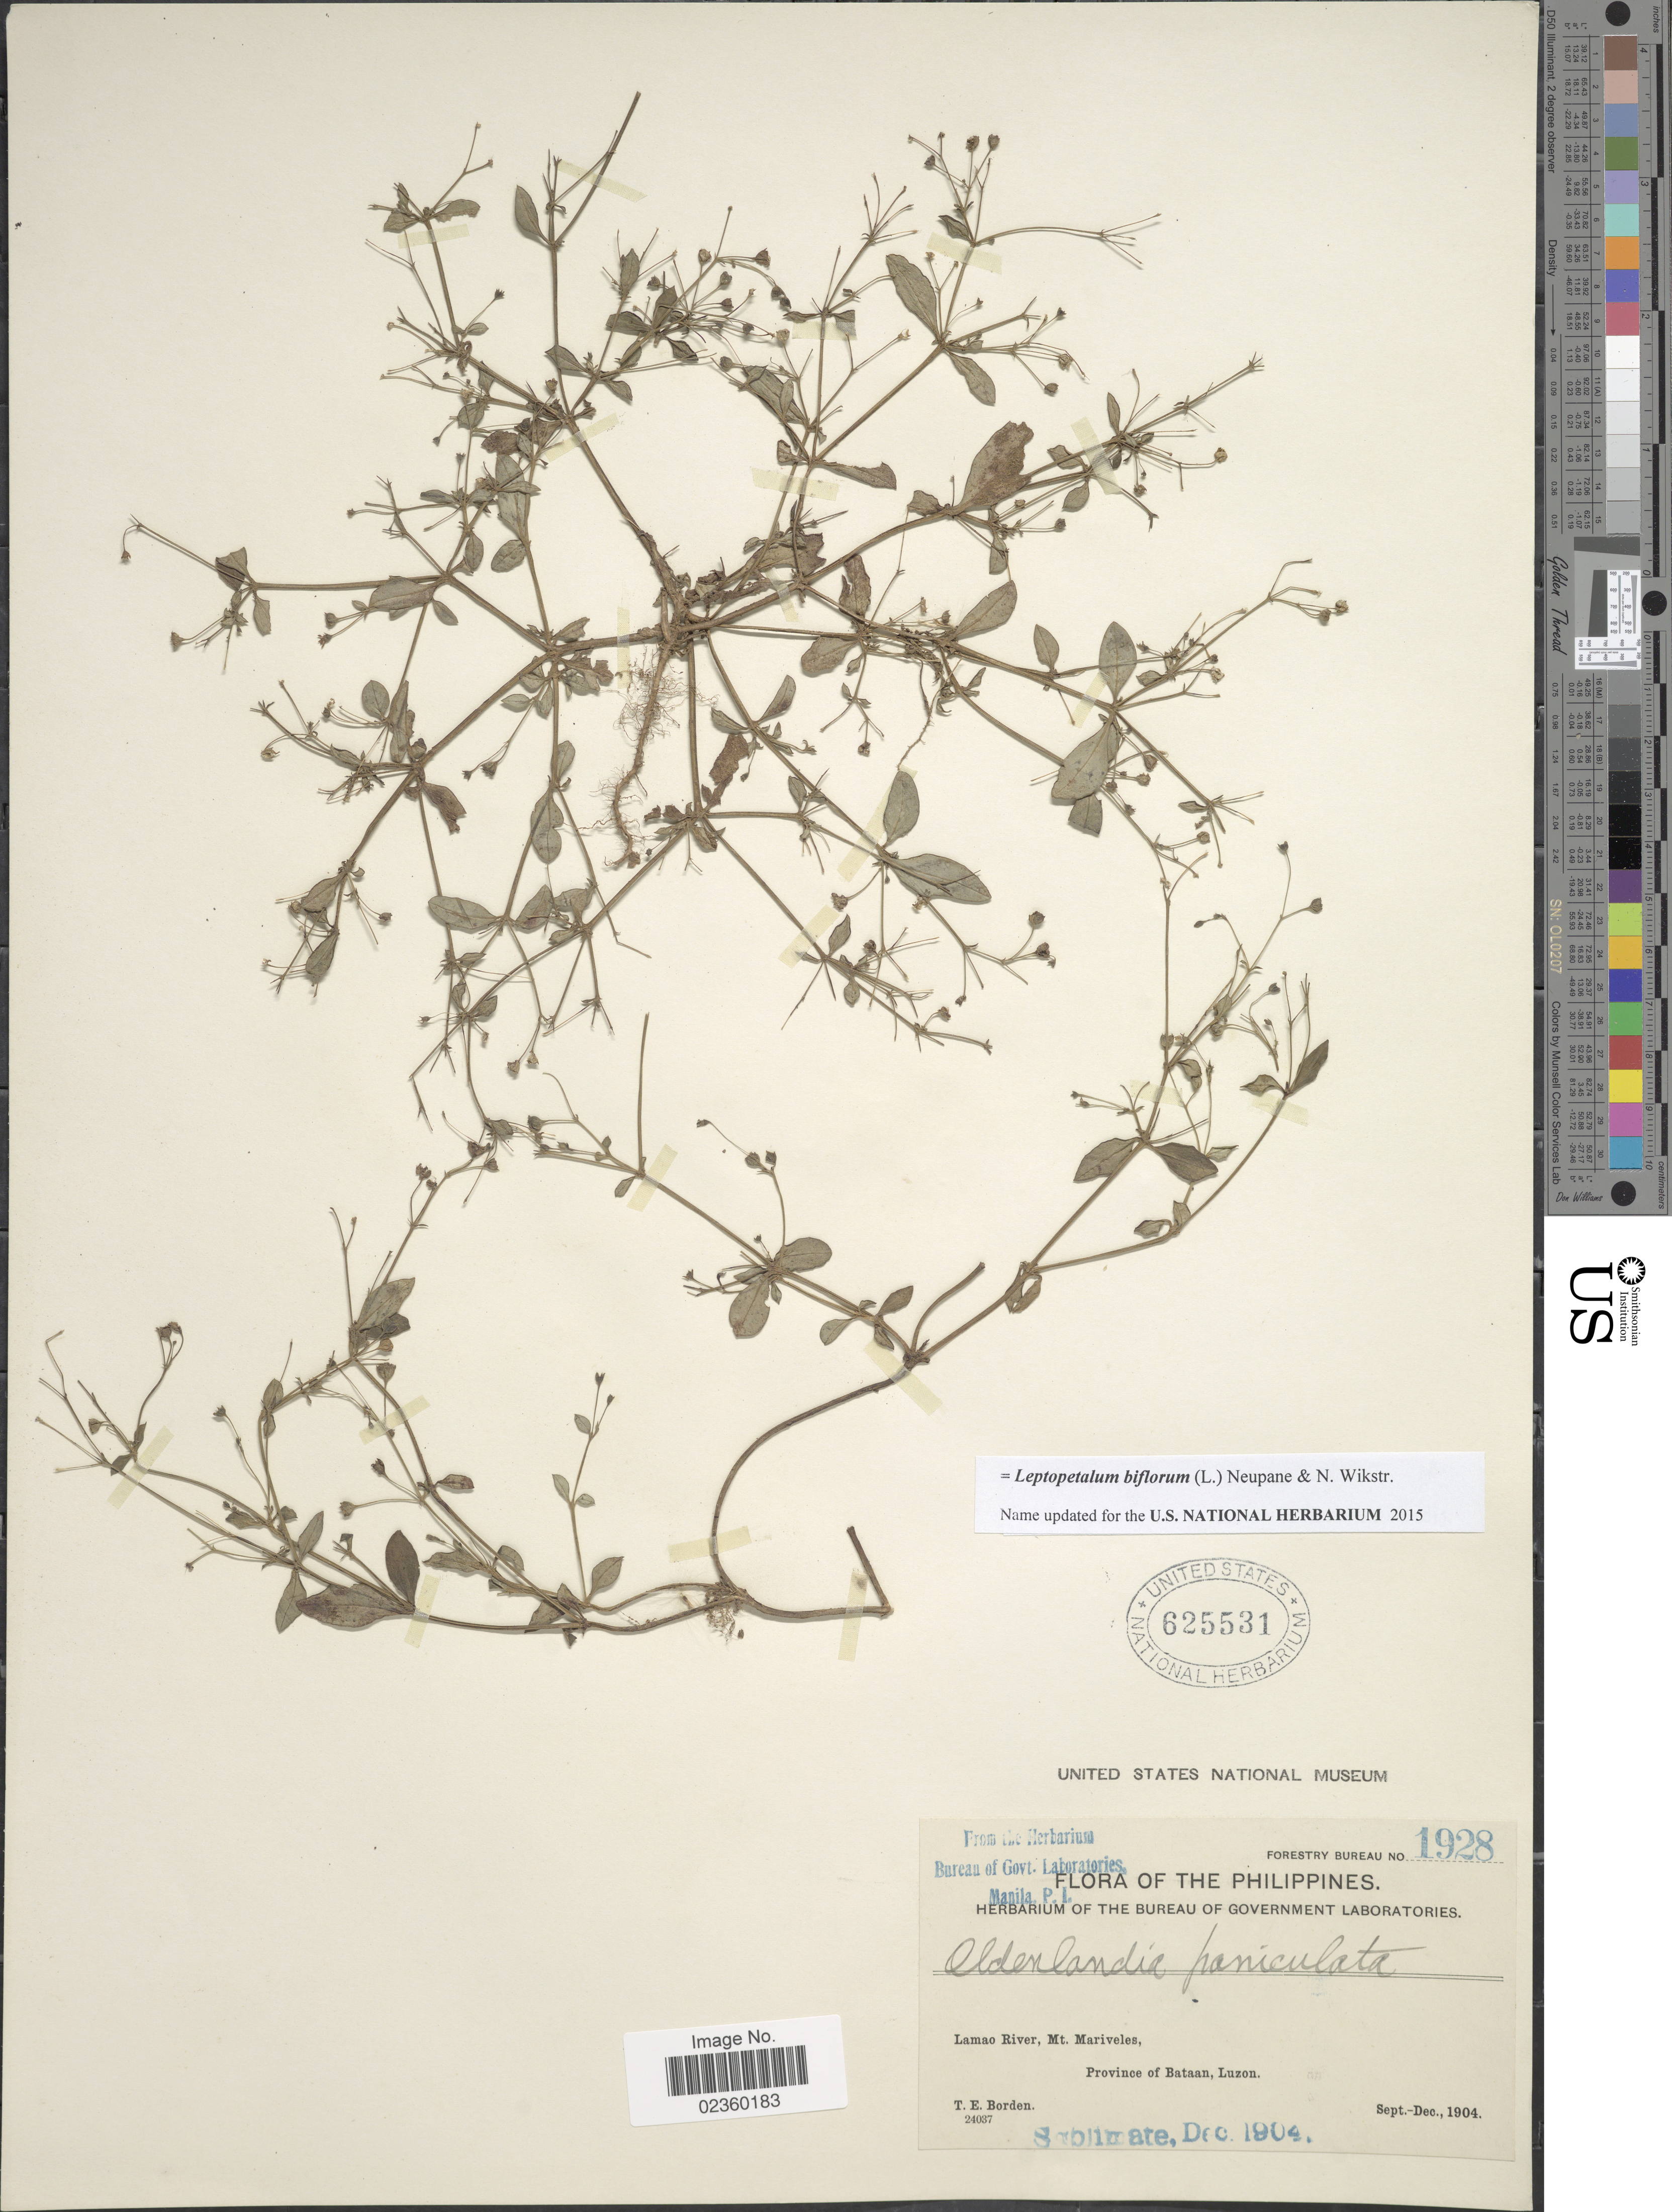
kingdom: Plantae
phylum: Tracheophyta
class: Magnoliopsida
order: Gentianales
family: Rubiaceae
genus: Leptopetalum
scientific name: Leptopetalum biflorum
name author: (L.) Neupane & N. Wikstr.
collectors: T. E. Borden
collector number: Forestry Bureau 1928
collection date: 1904-09/1904-12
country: Philippines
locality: Lamao River, Mt Mariveles, Province of Bataan, Luzon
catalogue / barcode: US 625531